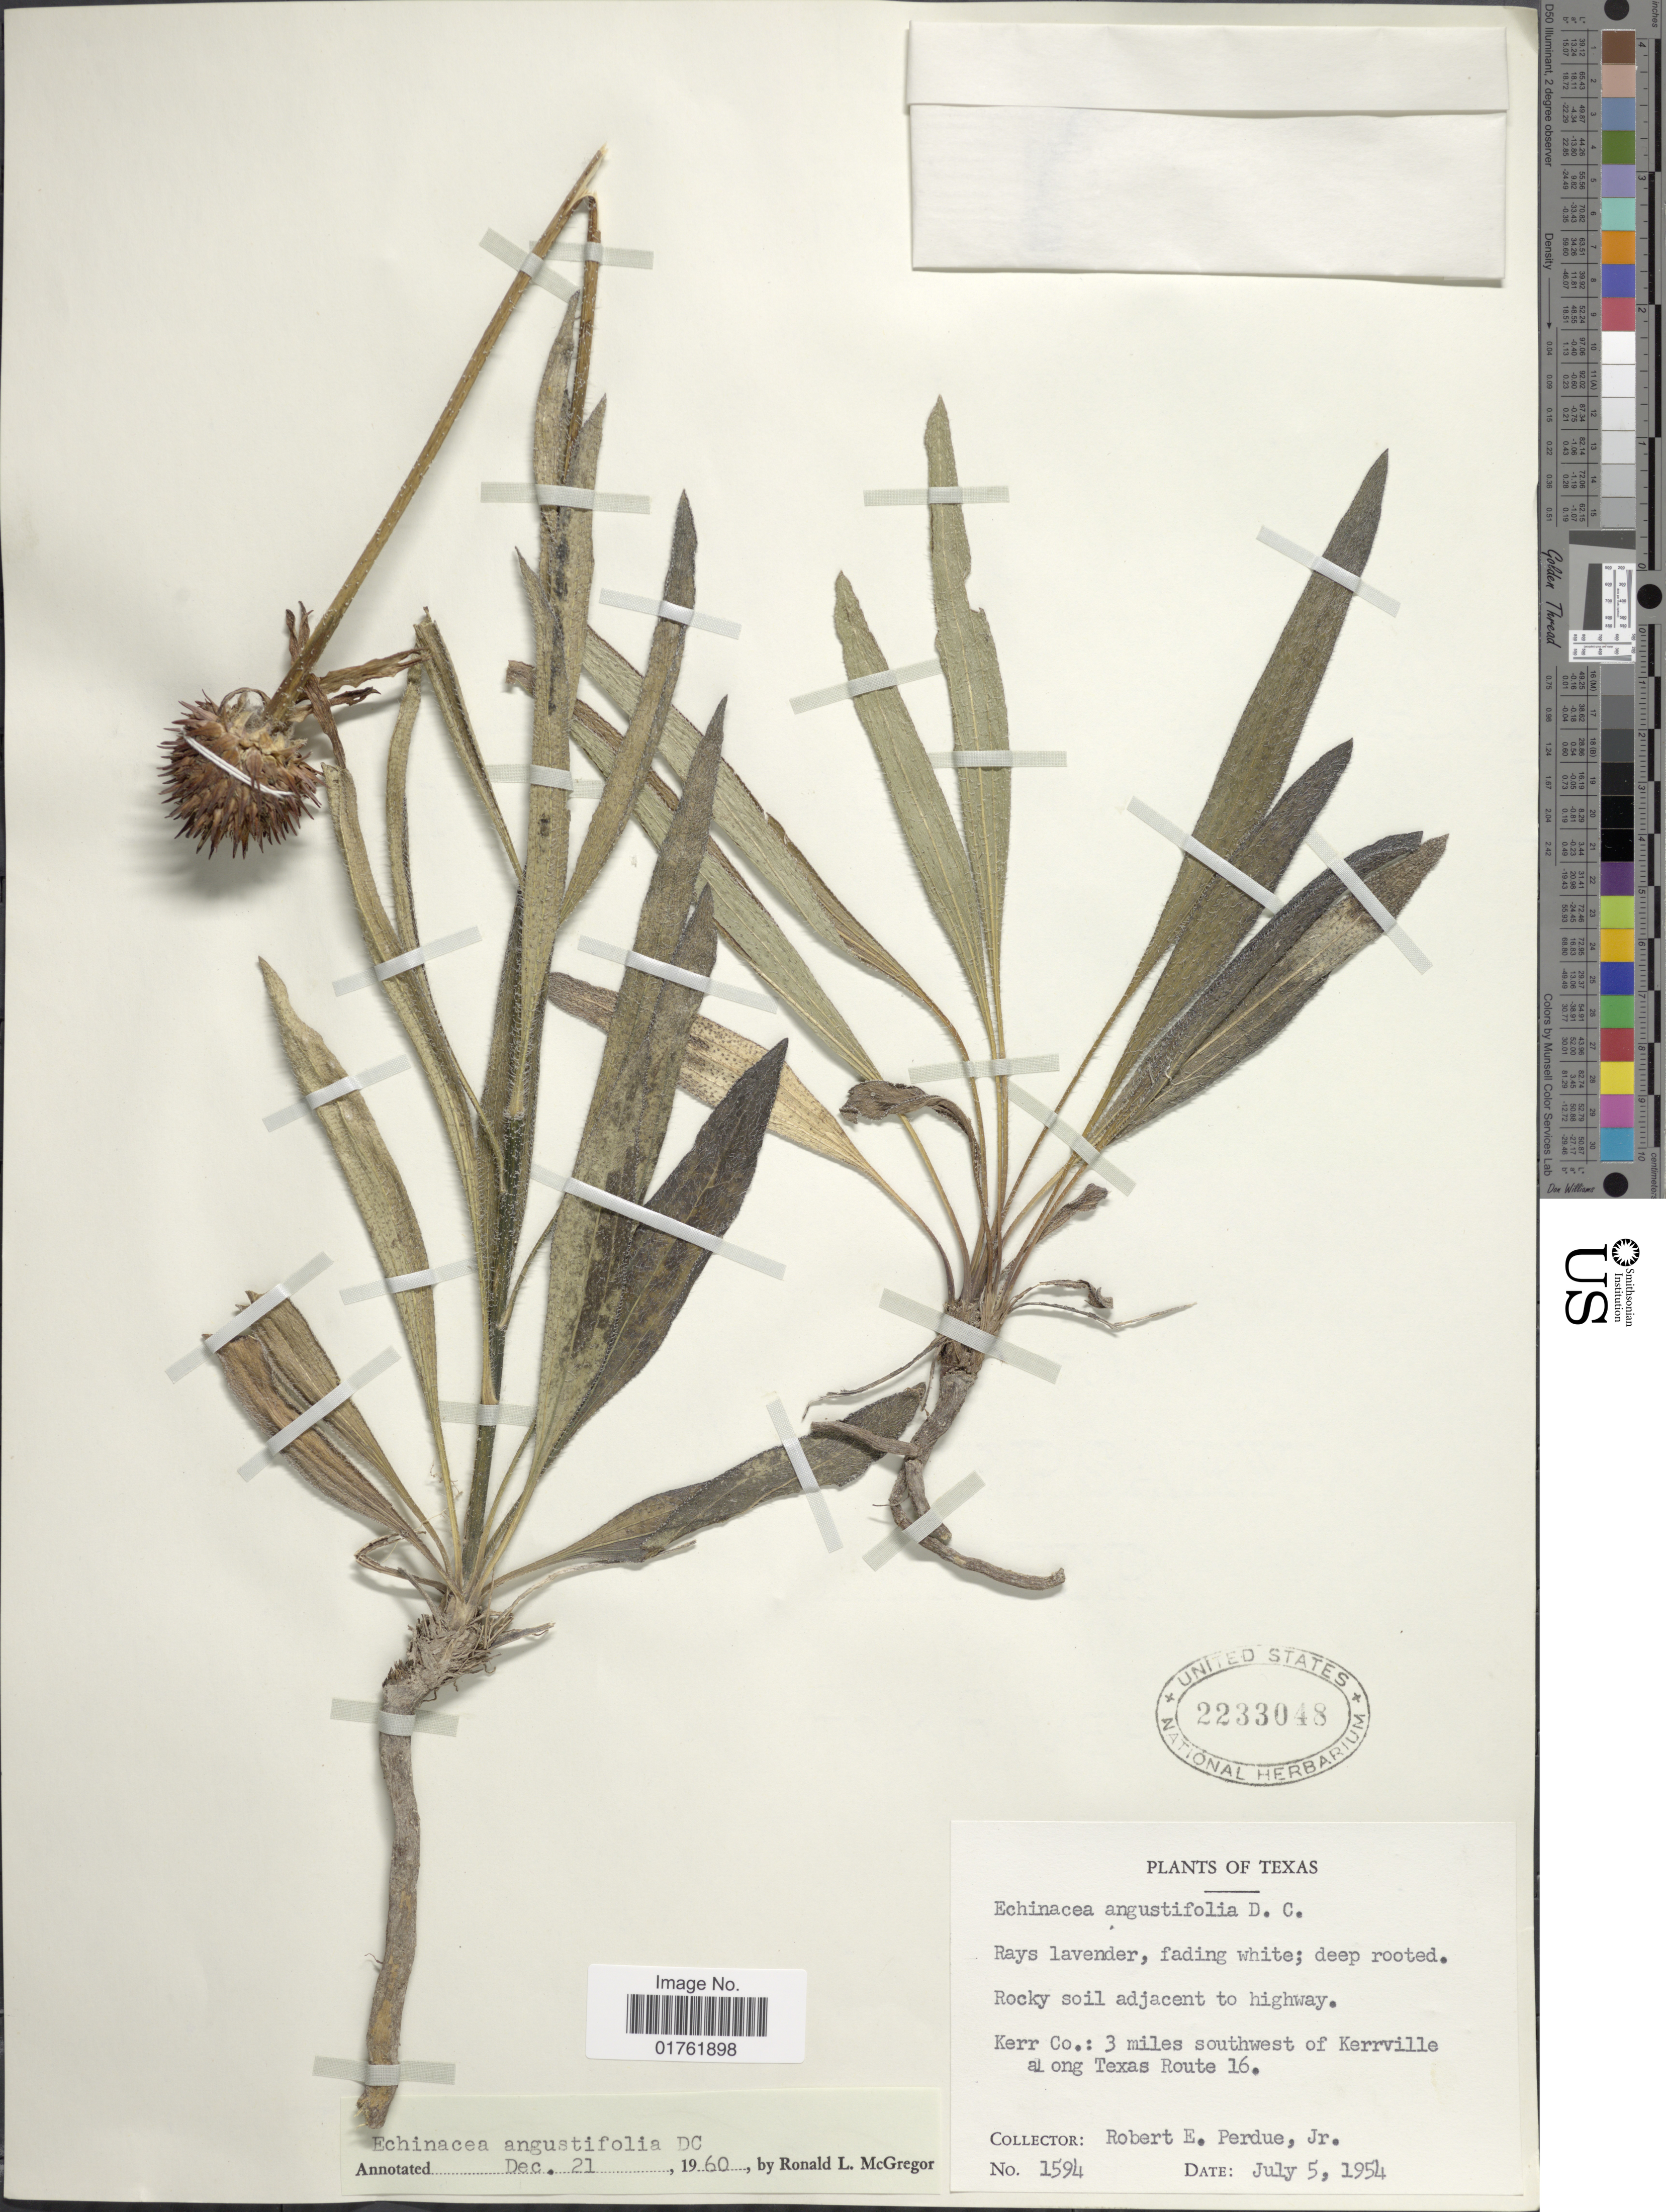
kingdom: Plantae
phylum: Tracheophyta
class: Magnoliopsida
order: Asterales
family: Asteraceae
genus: Echinacea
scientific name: Echinacea angustifolia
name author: DC.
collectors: R. E. Perdue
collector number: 1594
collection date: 1954-07-05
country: United States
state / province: Texas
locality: Rocky soil adjacent to highway, Kerr Co.: 3 miles southwest of Kerrville along Texas Route 16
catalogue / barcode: US 2233048